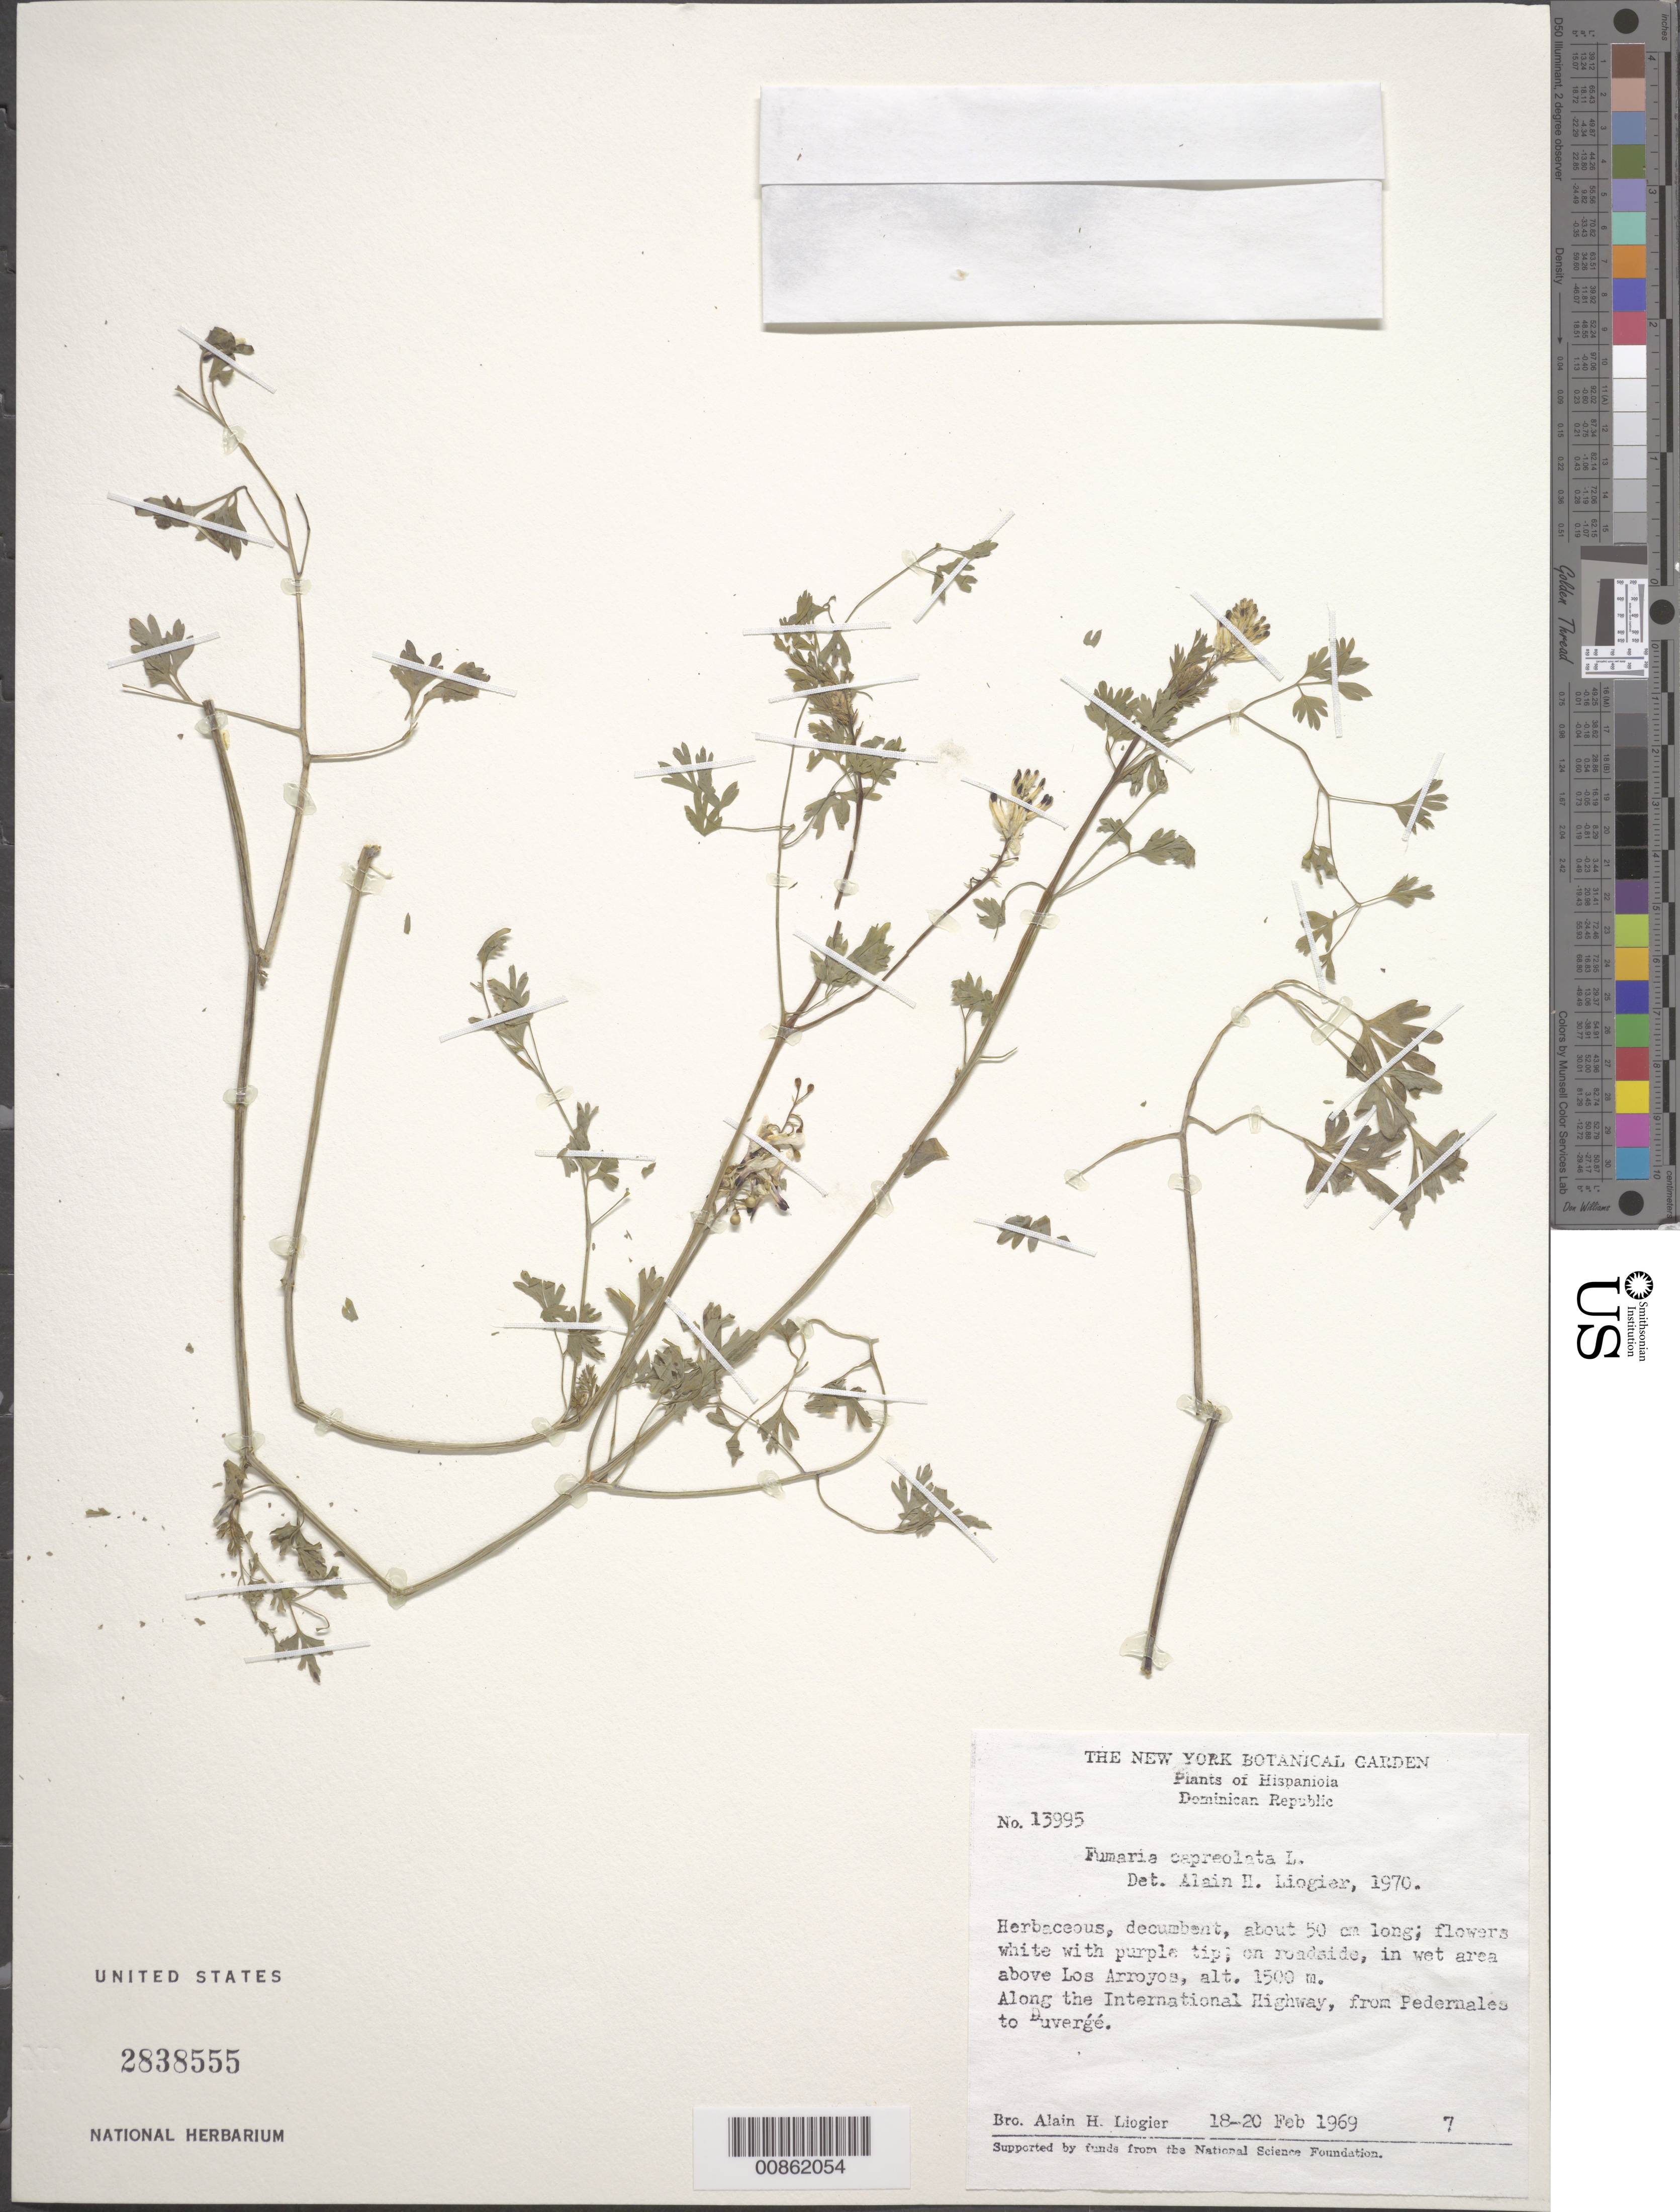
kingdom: Plantae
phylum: Tracheophyta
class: Magnoliopsida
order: Ranunculales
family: Papaveraceae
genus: Fumaria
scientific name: Fumaria capreolata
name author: L.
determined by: Liogier, Alain H.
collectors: A. H. Liogier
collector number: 13995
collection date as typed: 18 Feb 1969 to 20 Feb 1969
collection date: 1969-02-18/1969-02-20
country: Dominican Republic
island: Hispaniola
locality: Above los Arroyos. Along the International Highway, from Pedernales to Duvergé.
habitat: On roadside, in wet area.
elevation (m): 1500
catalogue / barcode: US 2838555